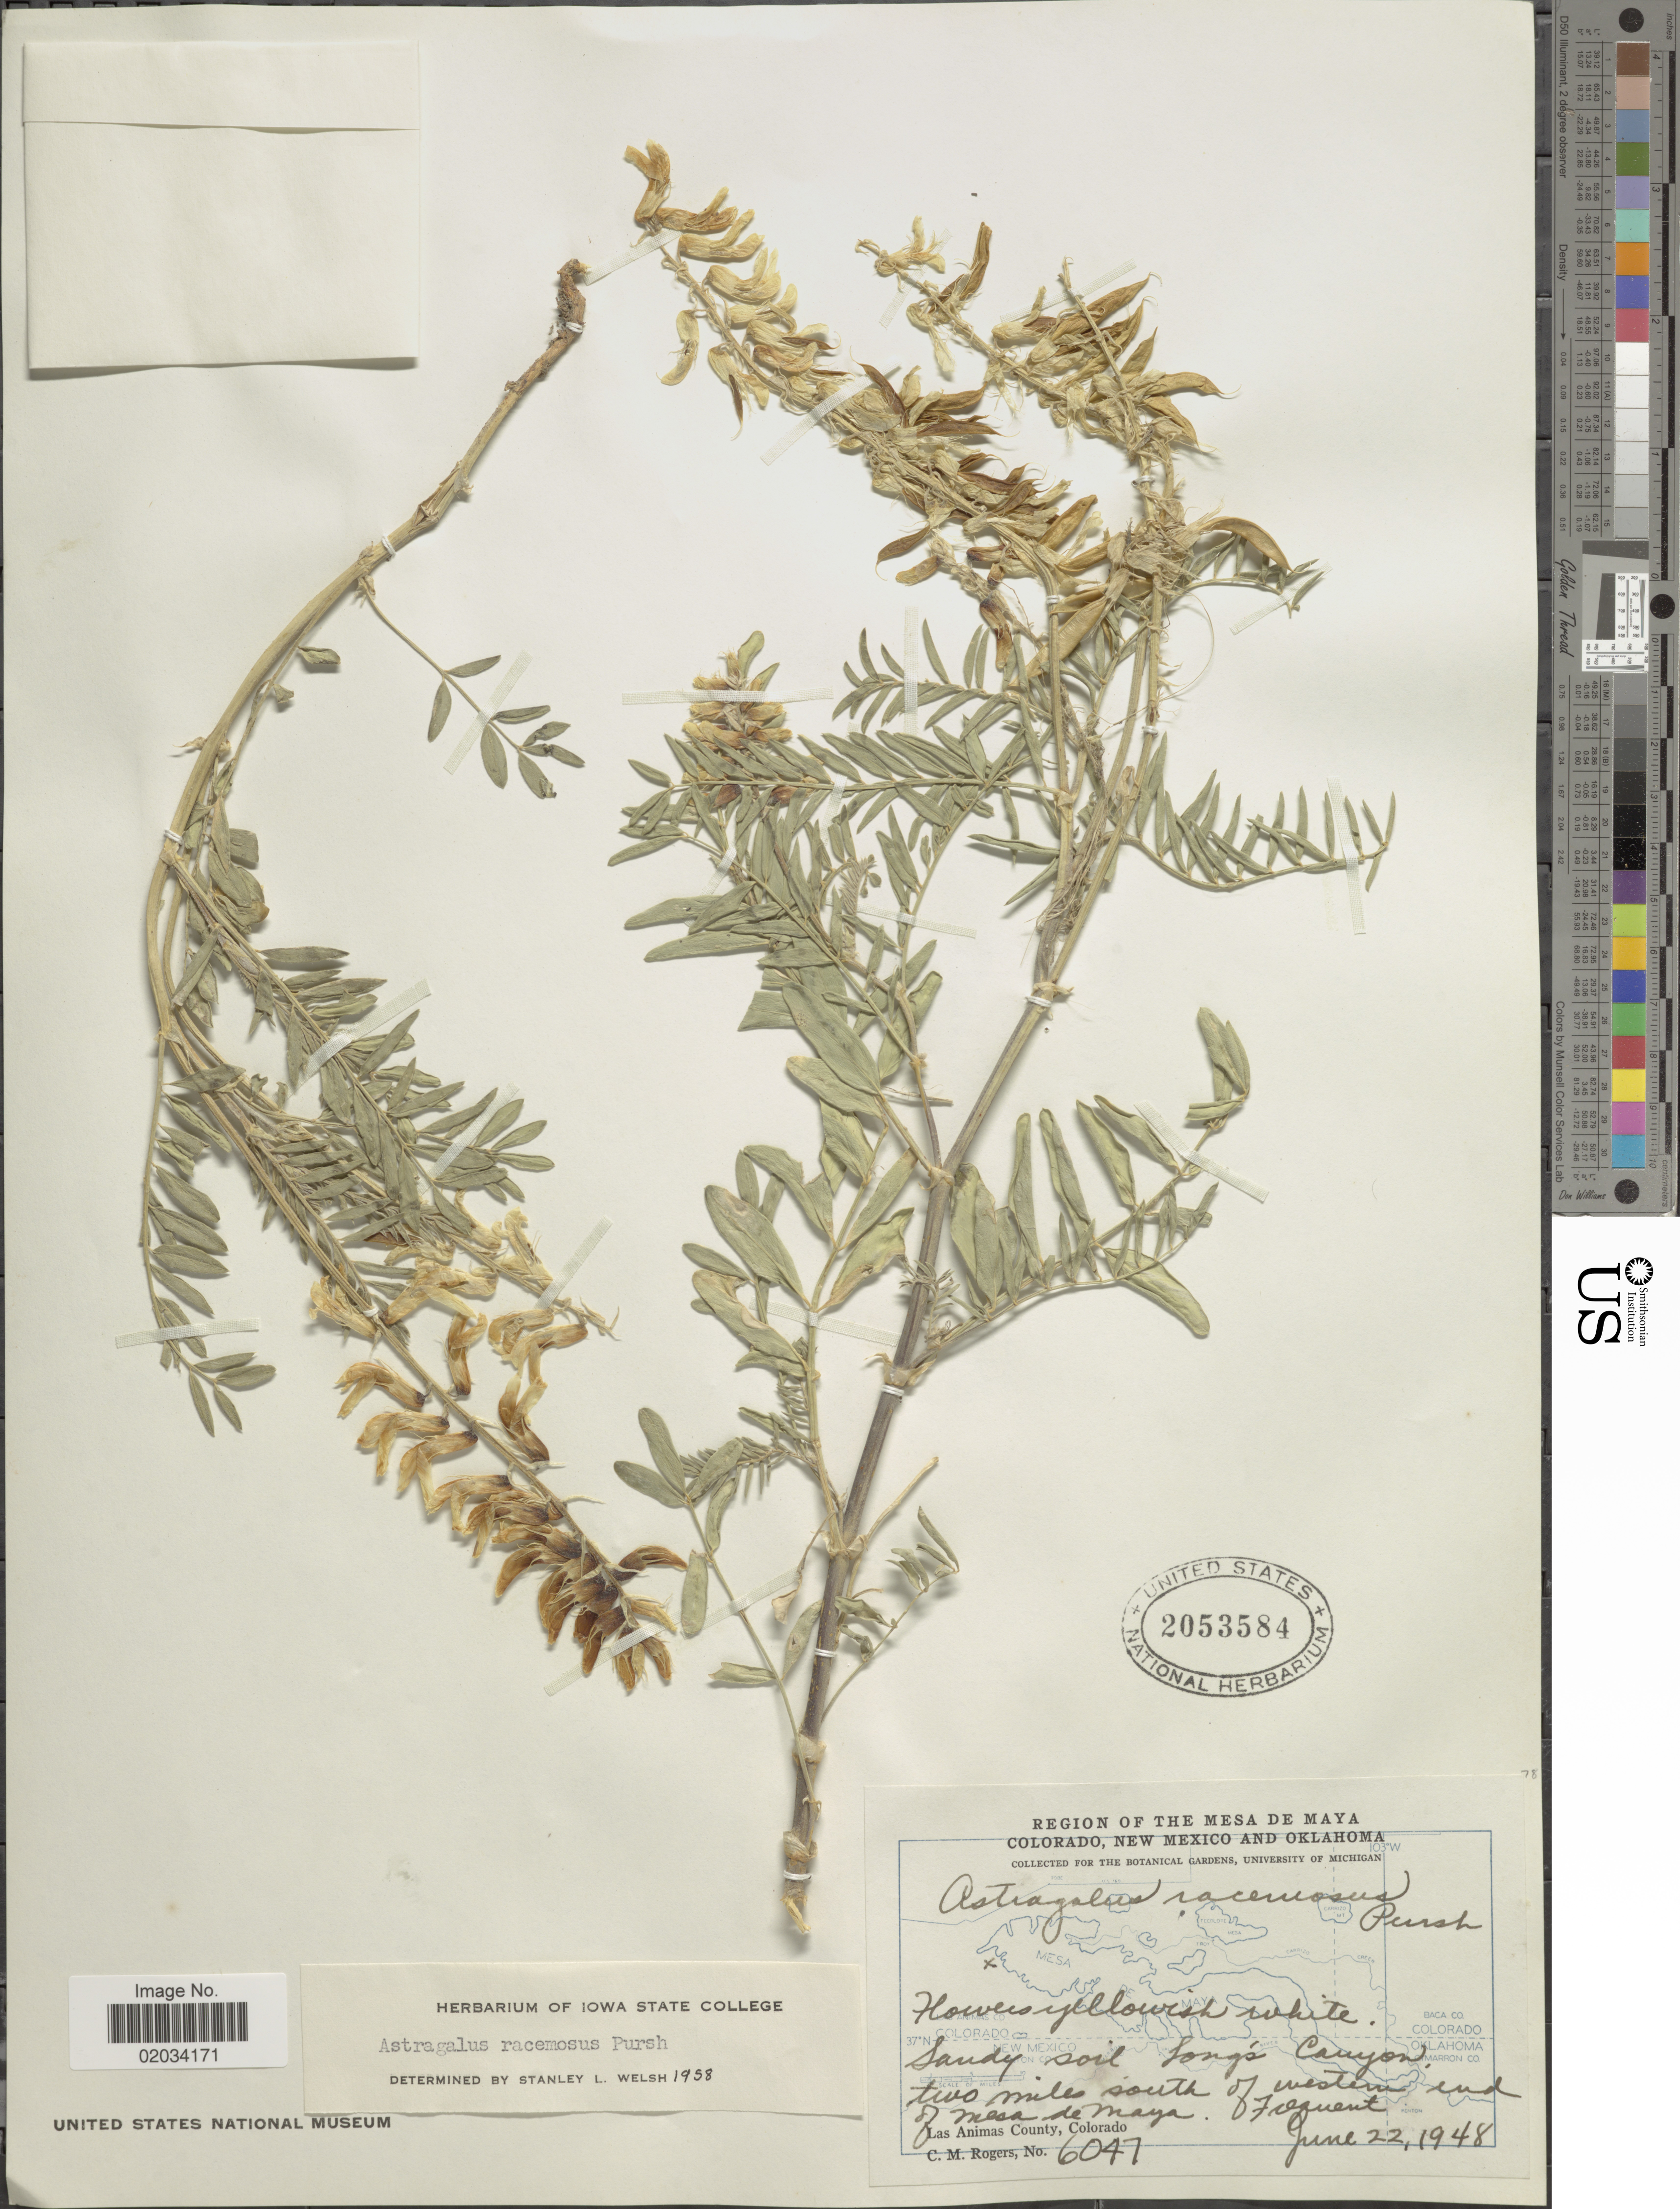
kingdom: Plantae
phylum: Tracheophyta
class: Magnoliopsida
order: Fabales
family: Fabaceae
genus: Astragalus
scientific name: Astragalus racemosus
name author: Pursh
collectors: C. M. Rogers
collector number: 6047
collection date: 1948-06-22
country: United States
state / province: Colorado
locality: Two miles south of Western end of Mesa de Maya, Las Animas County, Colorado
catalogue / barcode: US 2053584